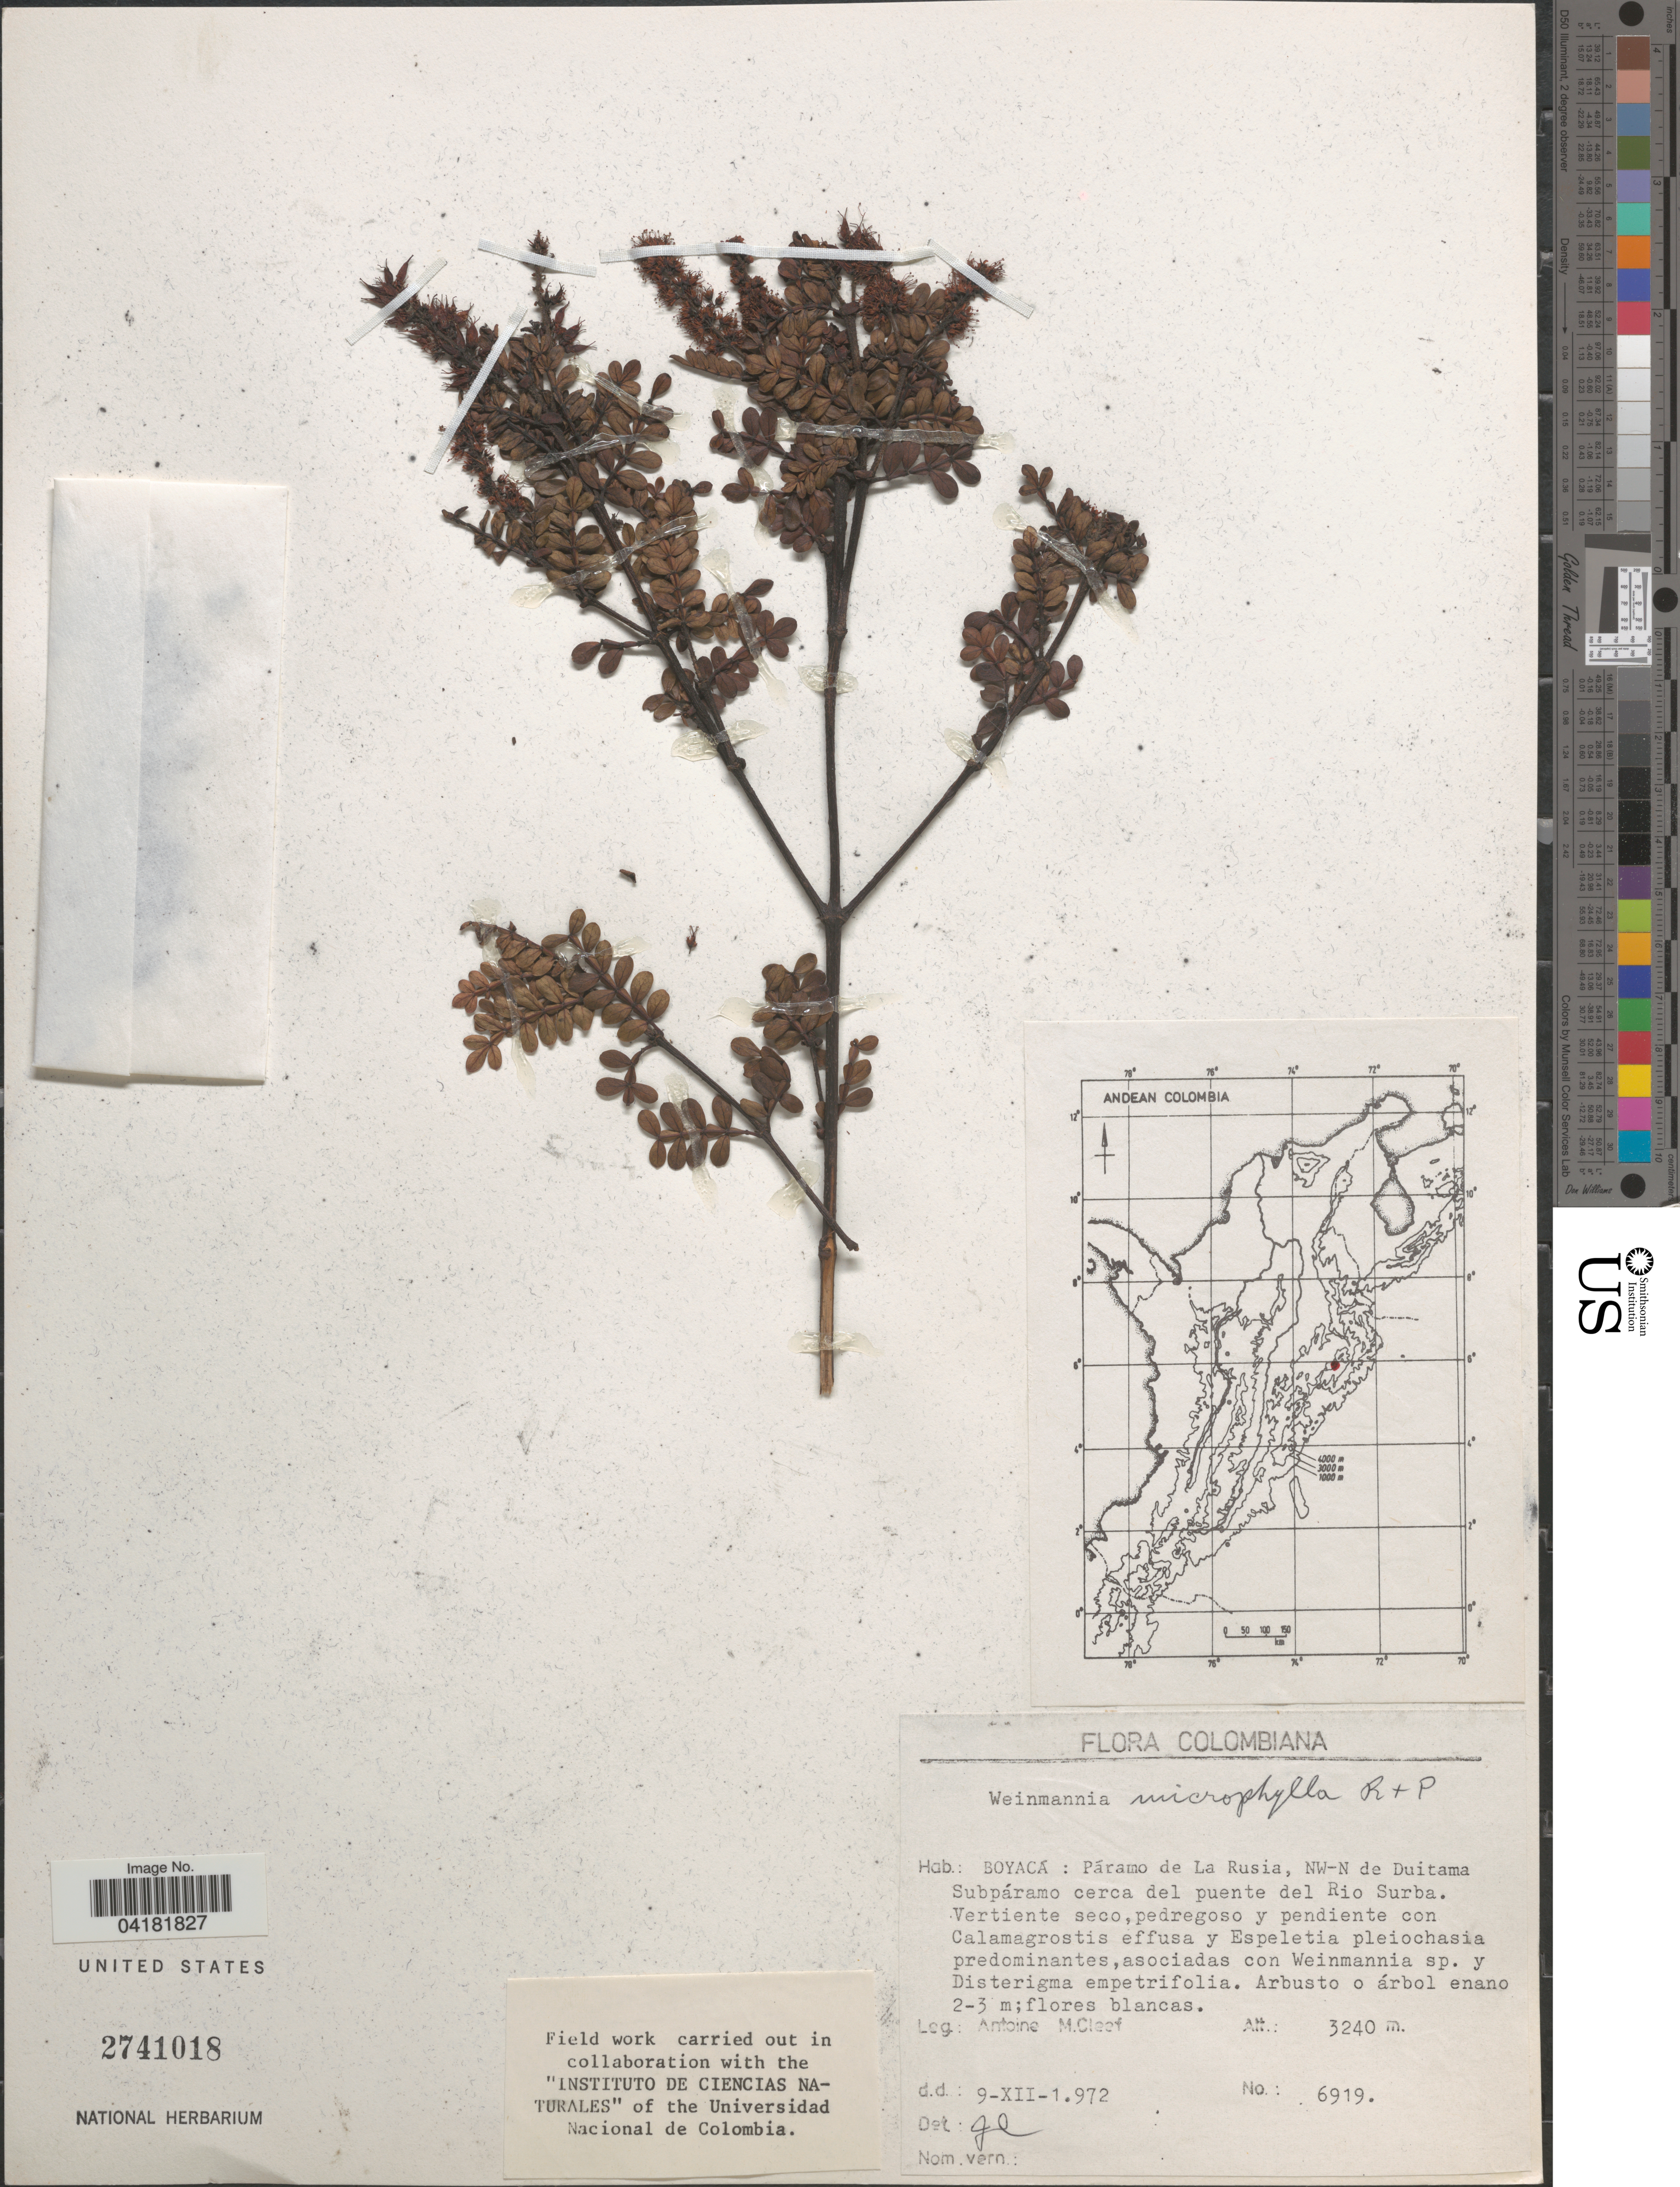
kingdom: Plantae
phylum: Tracheophyta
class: Magnoliopsida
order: Oxalidales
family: Cunoniaceae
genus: Weinmannia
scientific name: Weinmannia microphylla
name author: Kunth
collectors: A. M. Cleef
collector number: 6919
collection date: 1972-12-09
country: Colombia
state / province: Boyacá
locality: Colombiana. Páramo de La Rusia, NW-N de Duitama. Subpáramo cerca del puente del Rio Surba.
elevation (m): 3240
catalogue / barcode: US 2741018